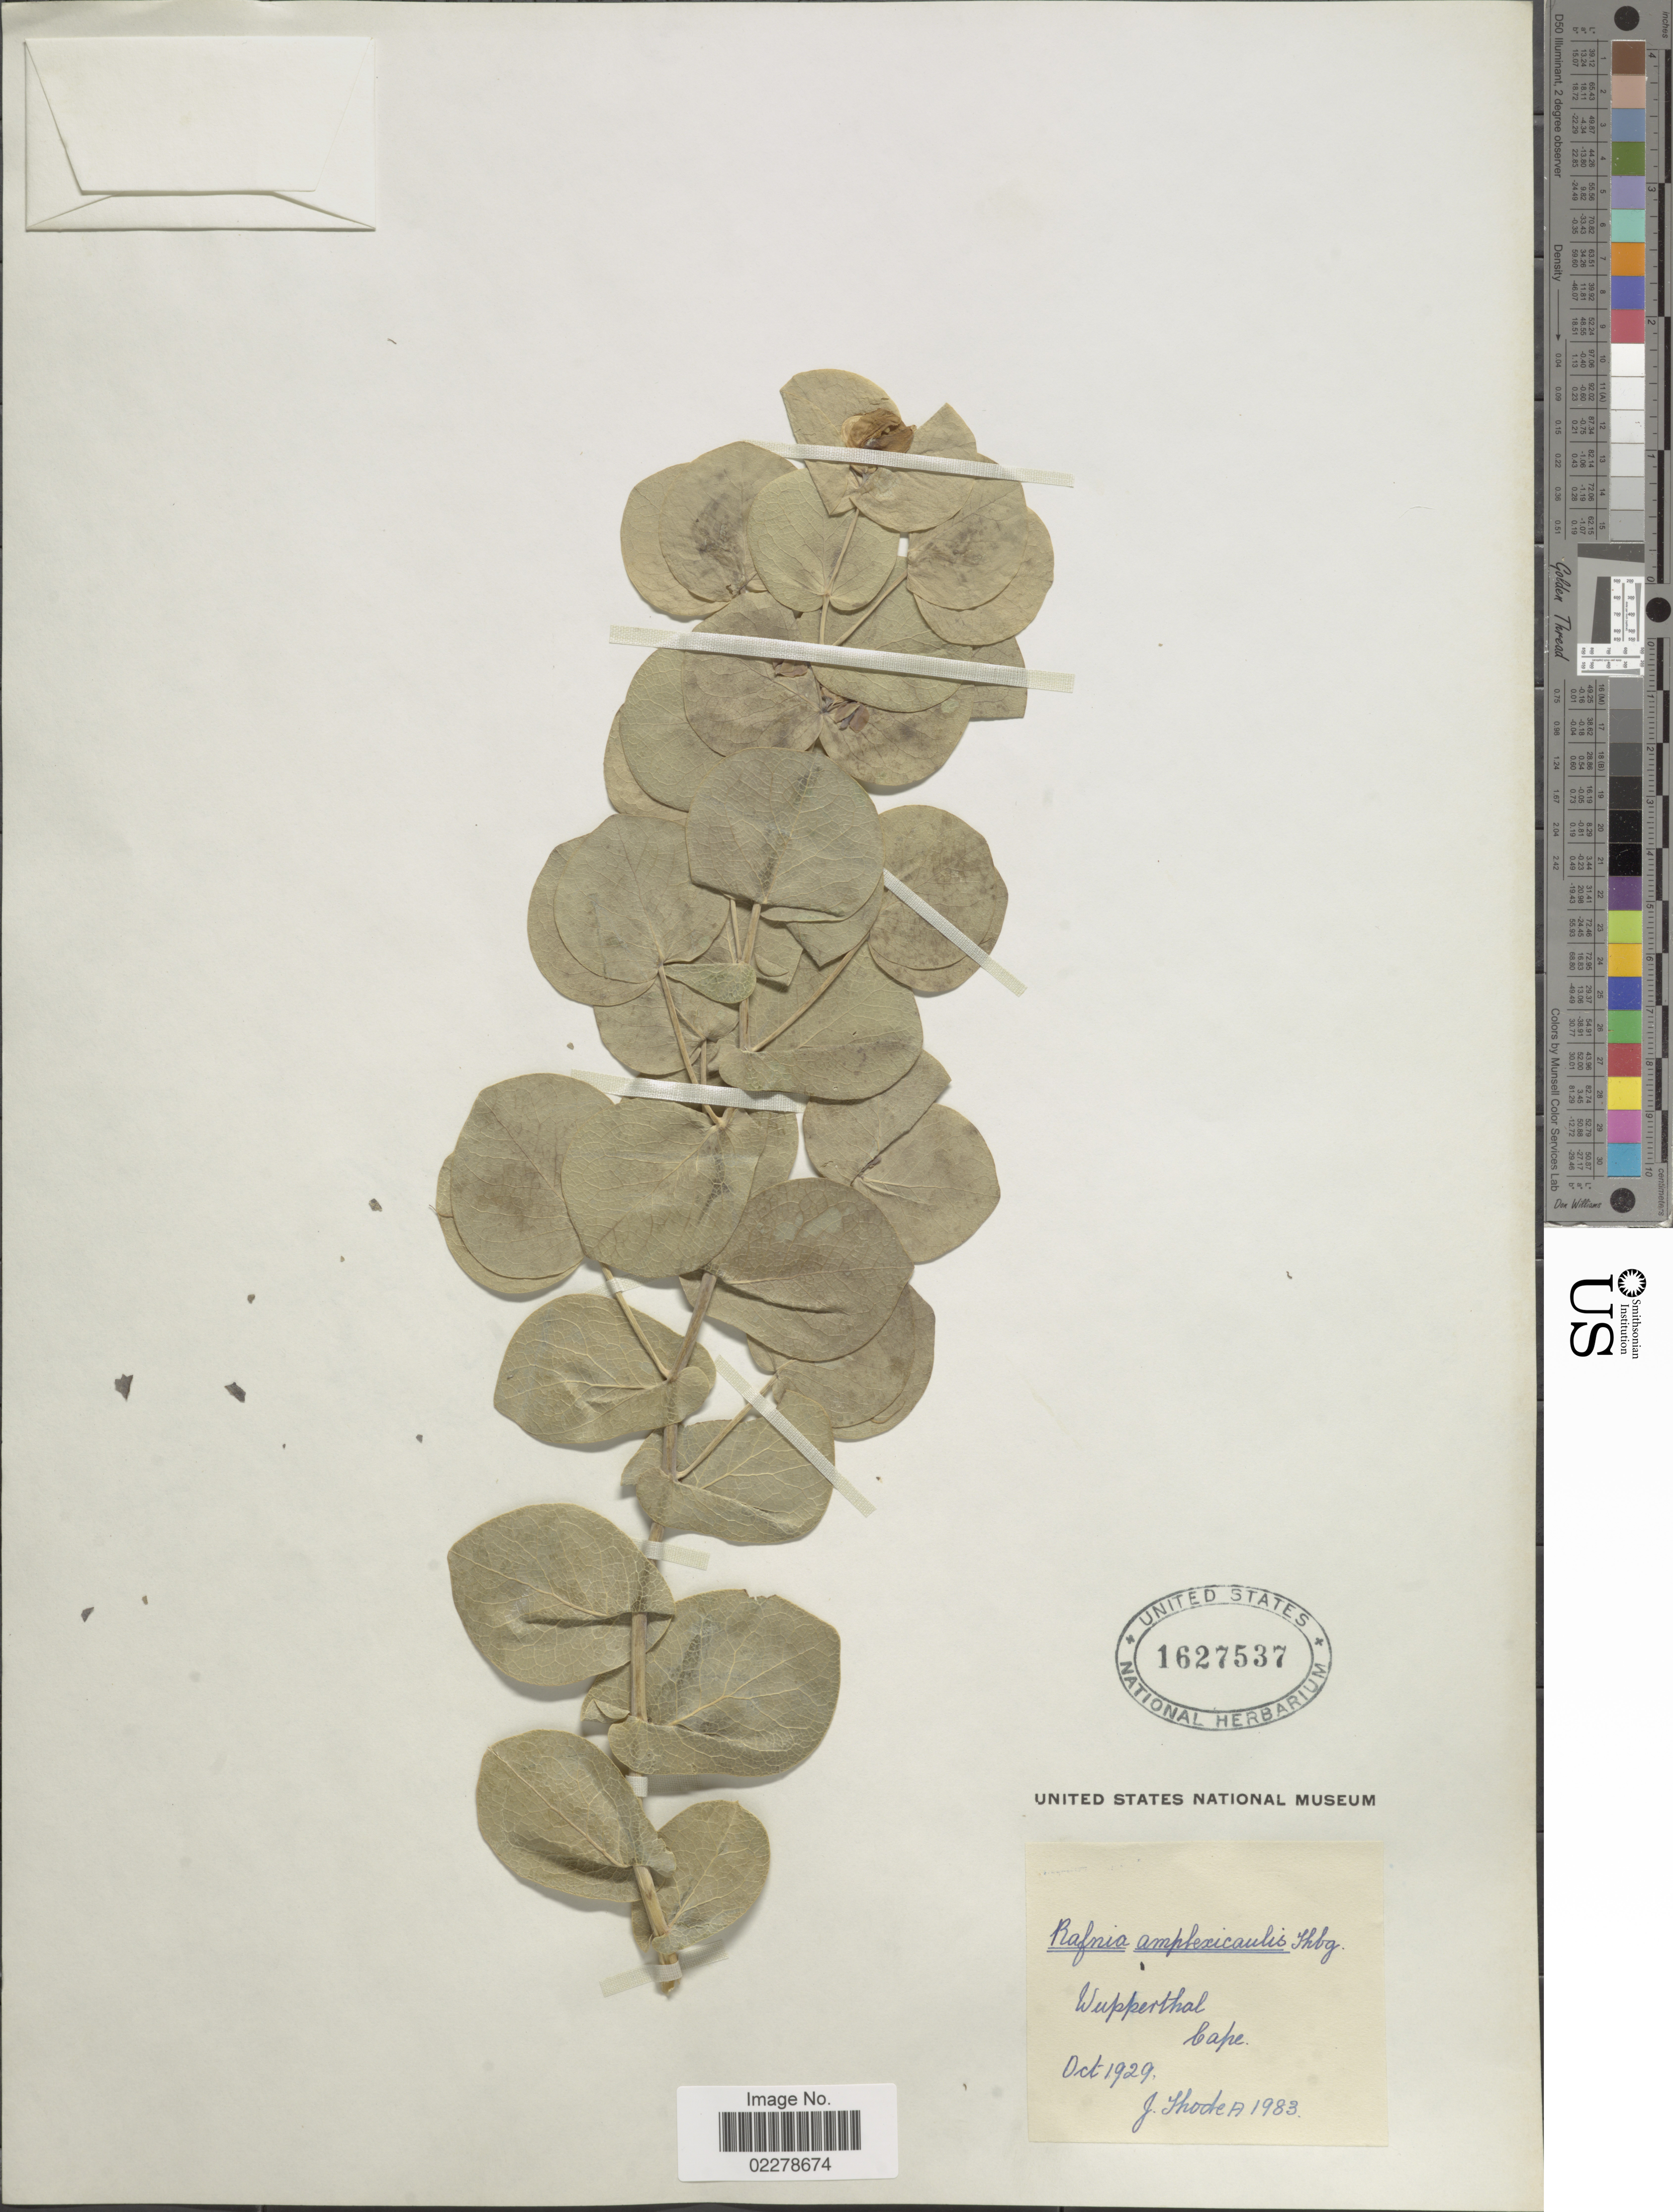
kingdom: Plantae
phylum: Tracheophyta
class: Magnoliopsida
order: Fabales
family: Fabaceae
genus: Rafnia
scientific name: Rafnia amplexicaulis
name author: Thunb.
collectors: J. Thode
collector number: A1983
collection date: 1929-10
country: South Africa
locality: Wupperthal Cape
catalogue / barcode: US 1627537